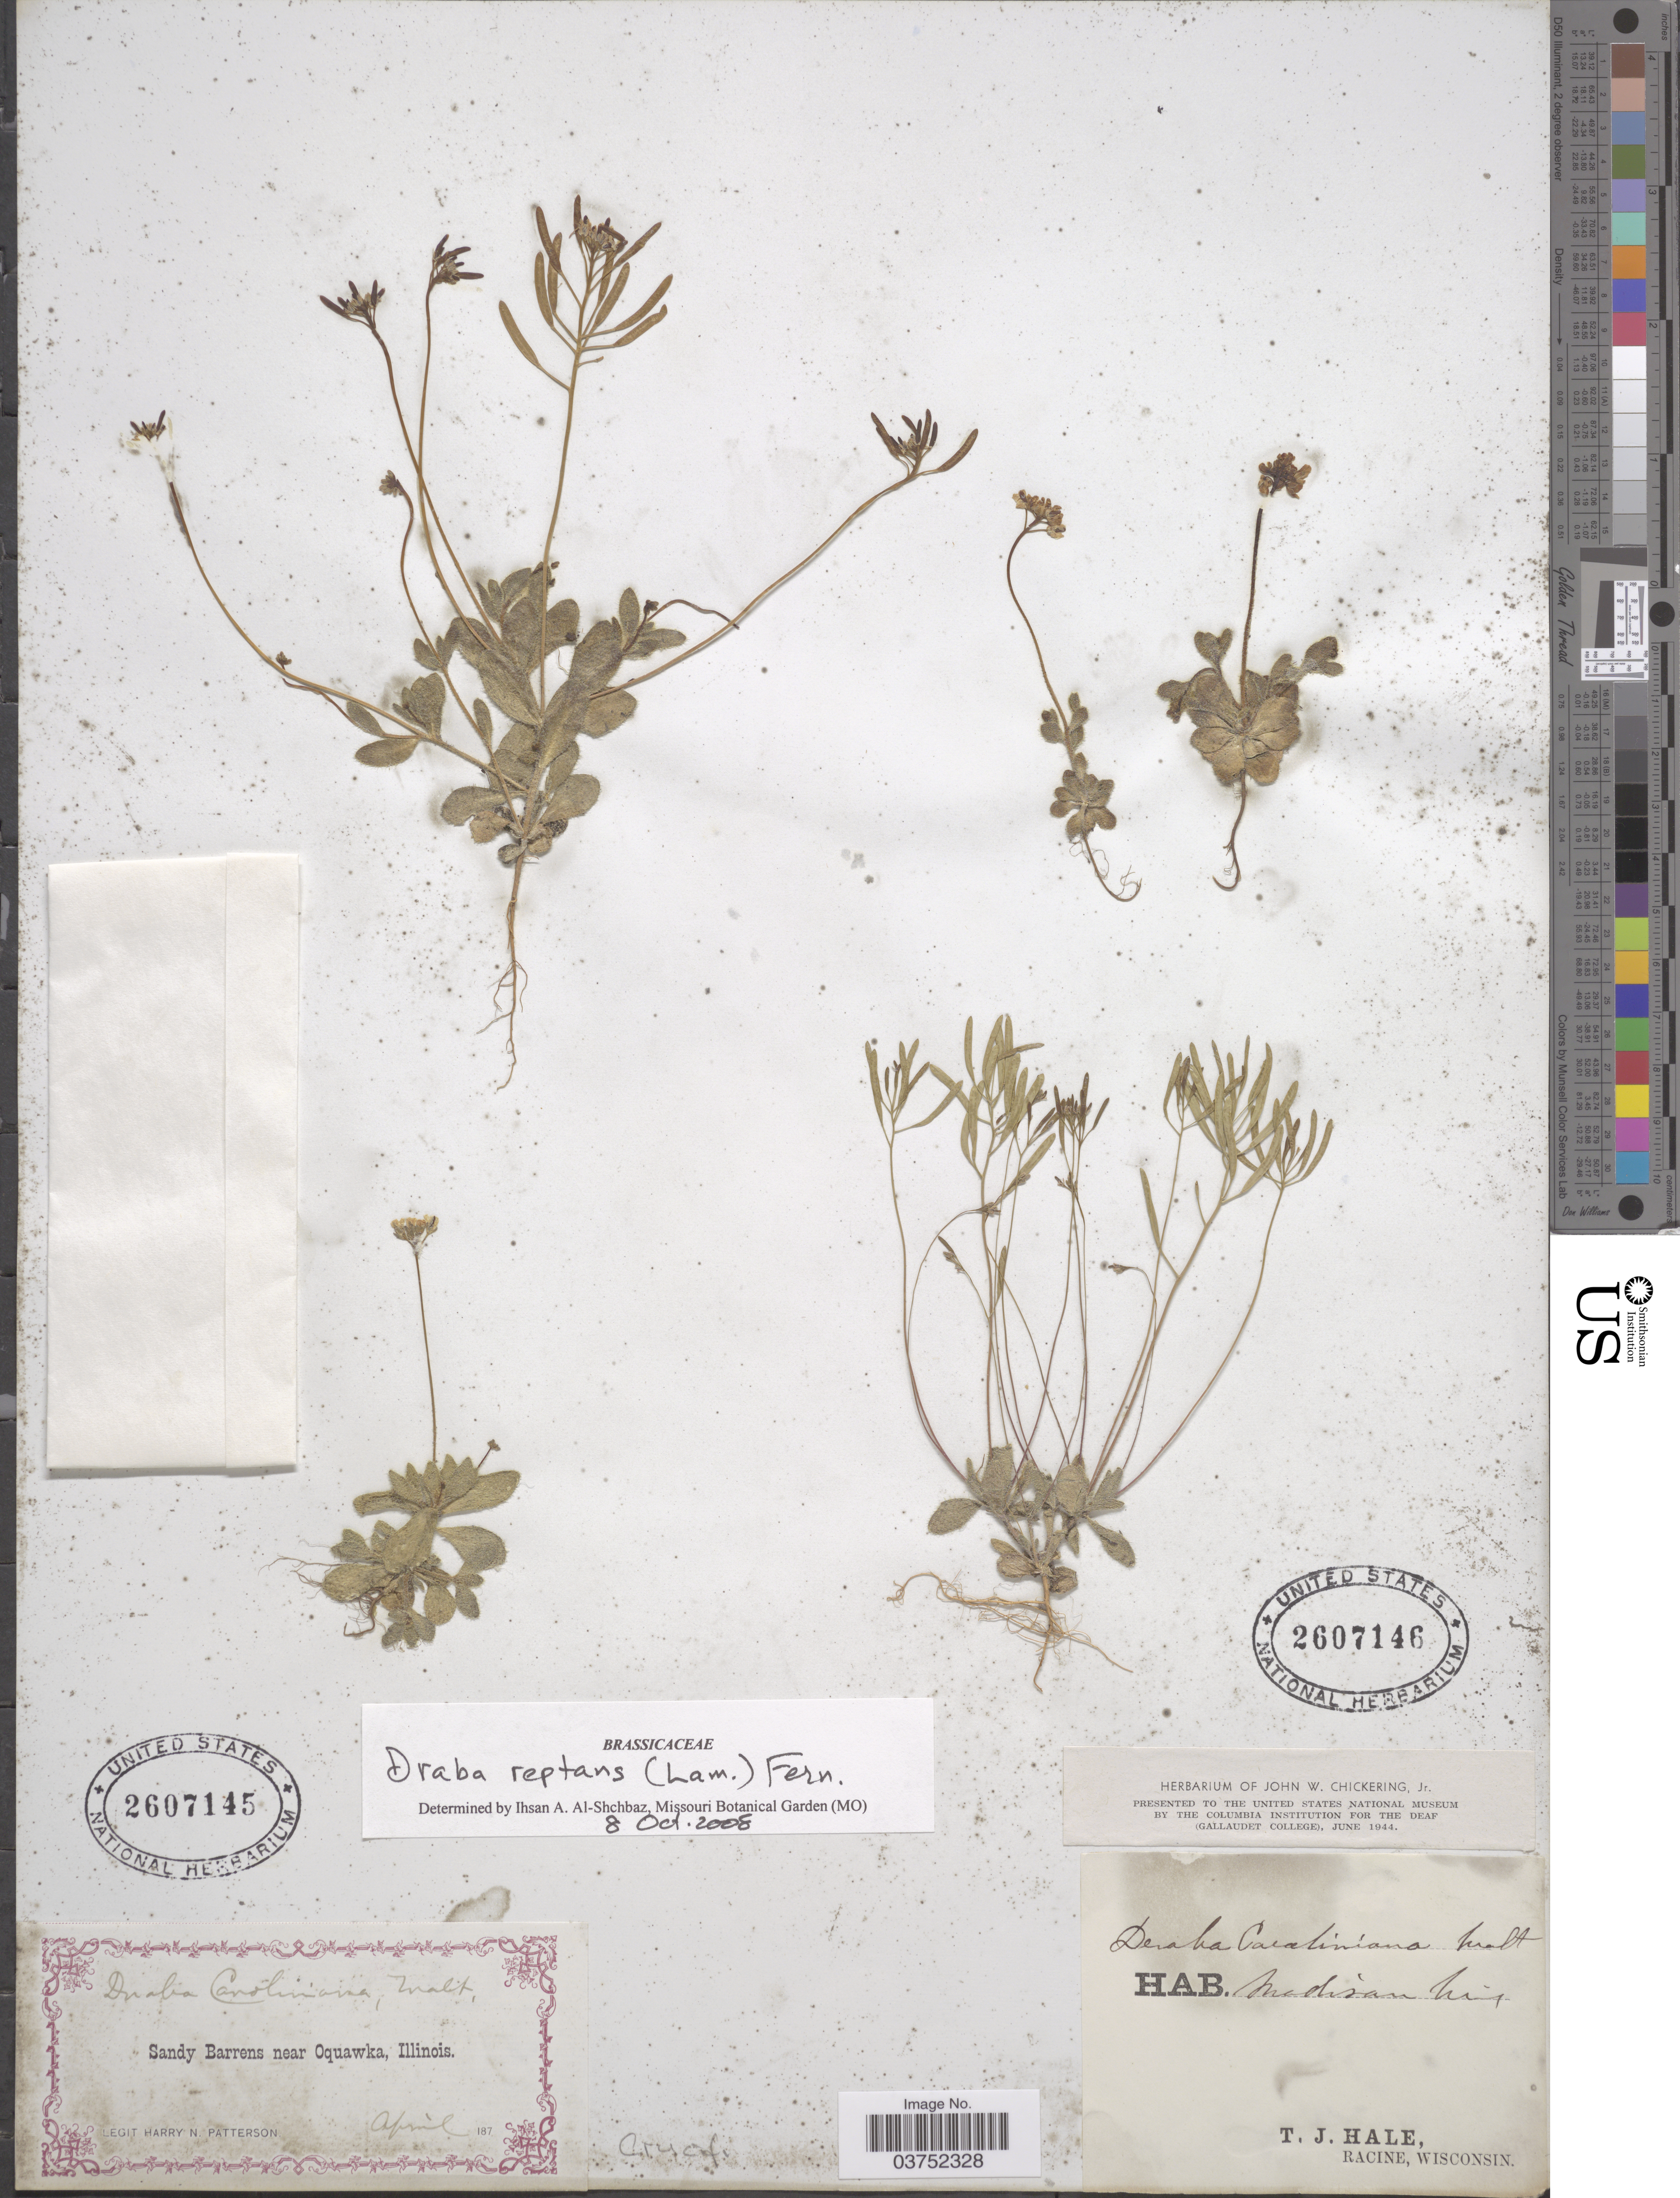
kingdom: Plantae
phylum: Tracheophyta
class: Magnoliopsida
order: Brassicales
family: Brassicaceae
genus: Draba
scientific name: Draba reptans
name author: (Lam.) Fernald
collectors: T. Hale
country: United States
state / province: Wisconsin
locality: Madison.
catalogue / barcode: US 2607146-2